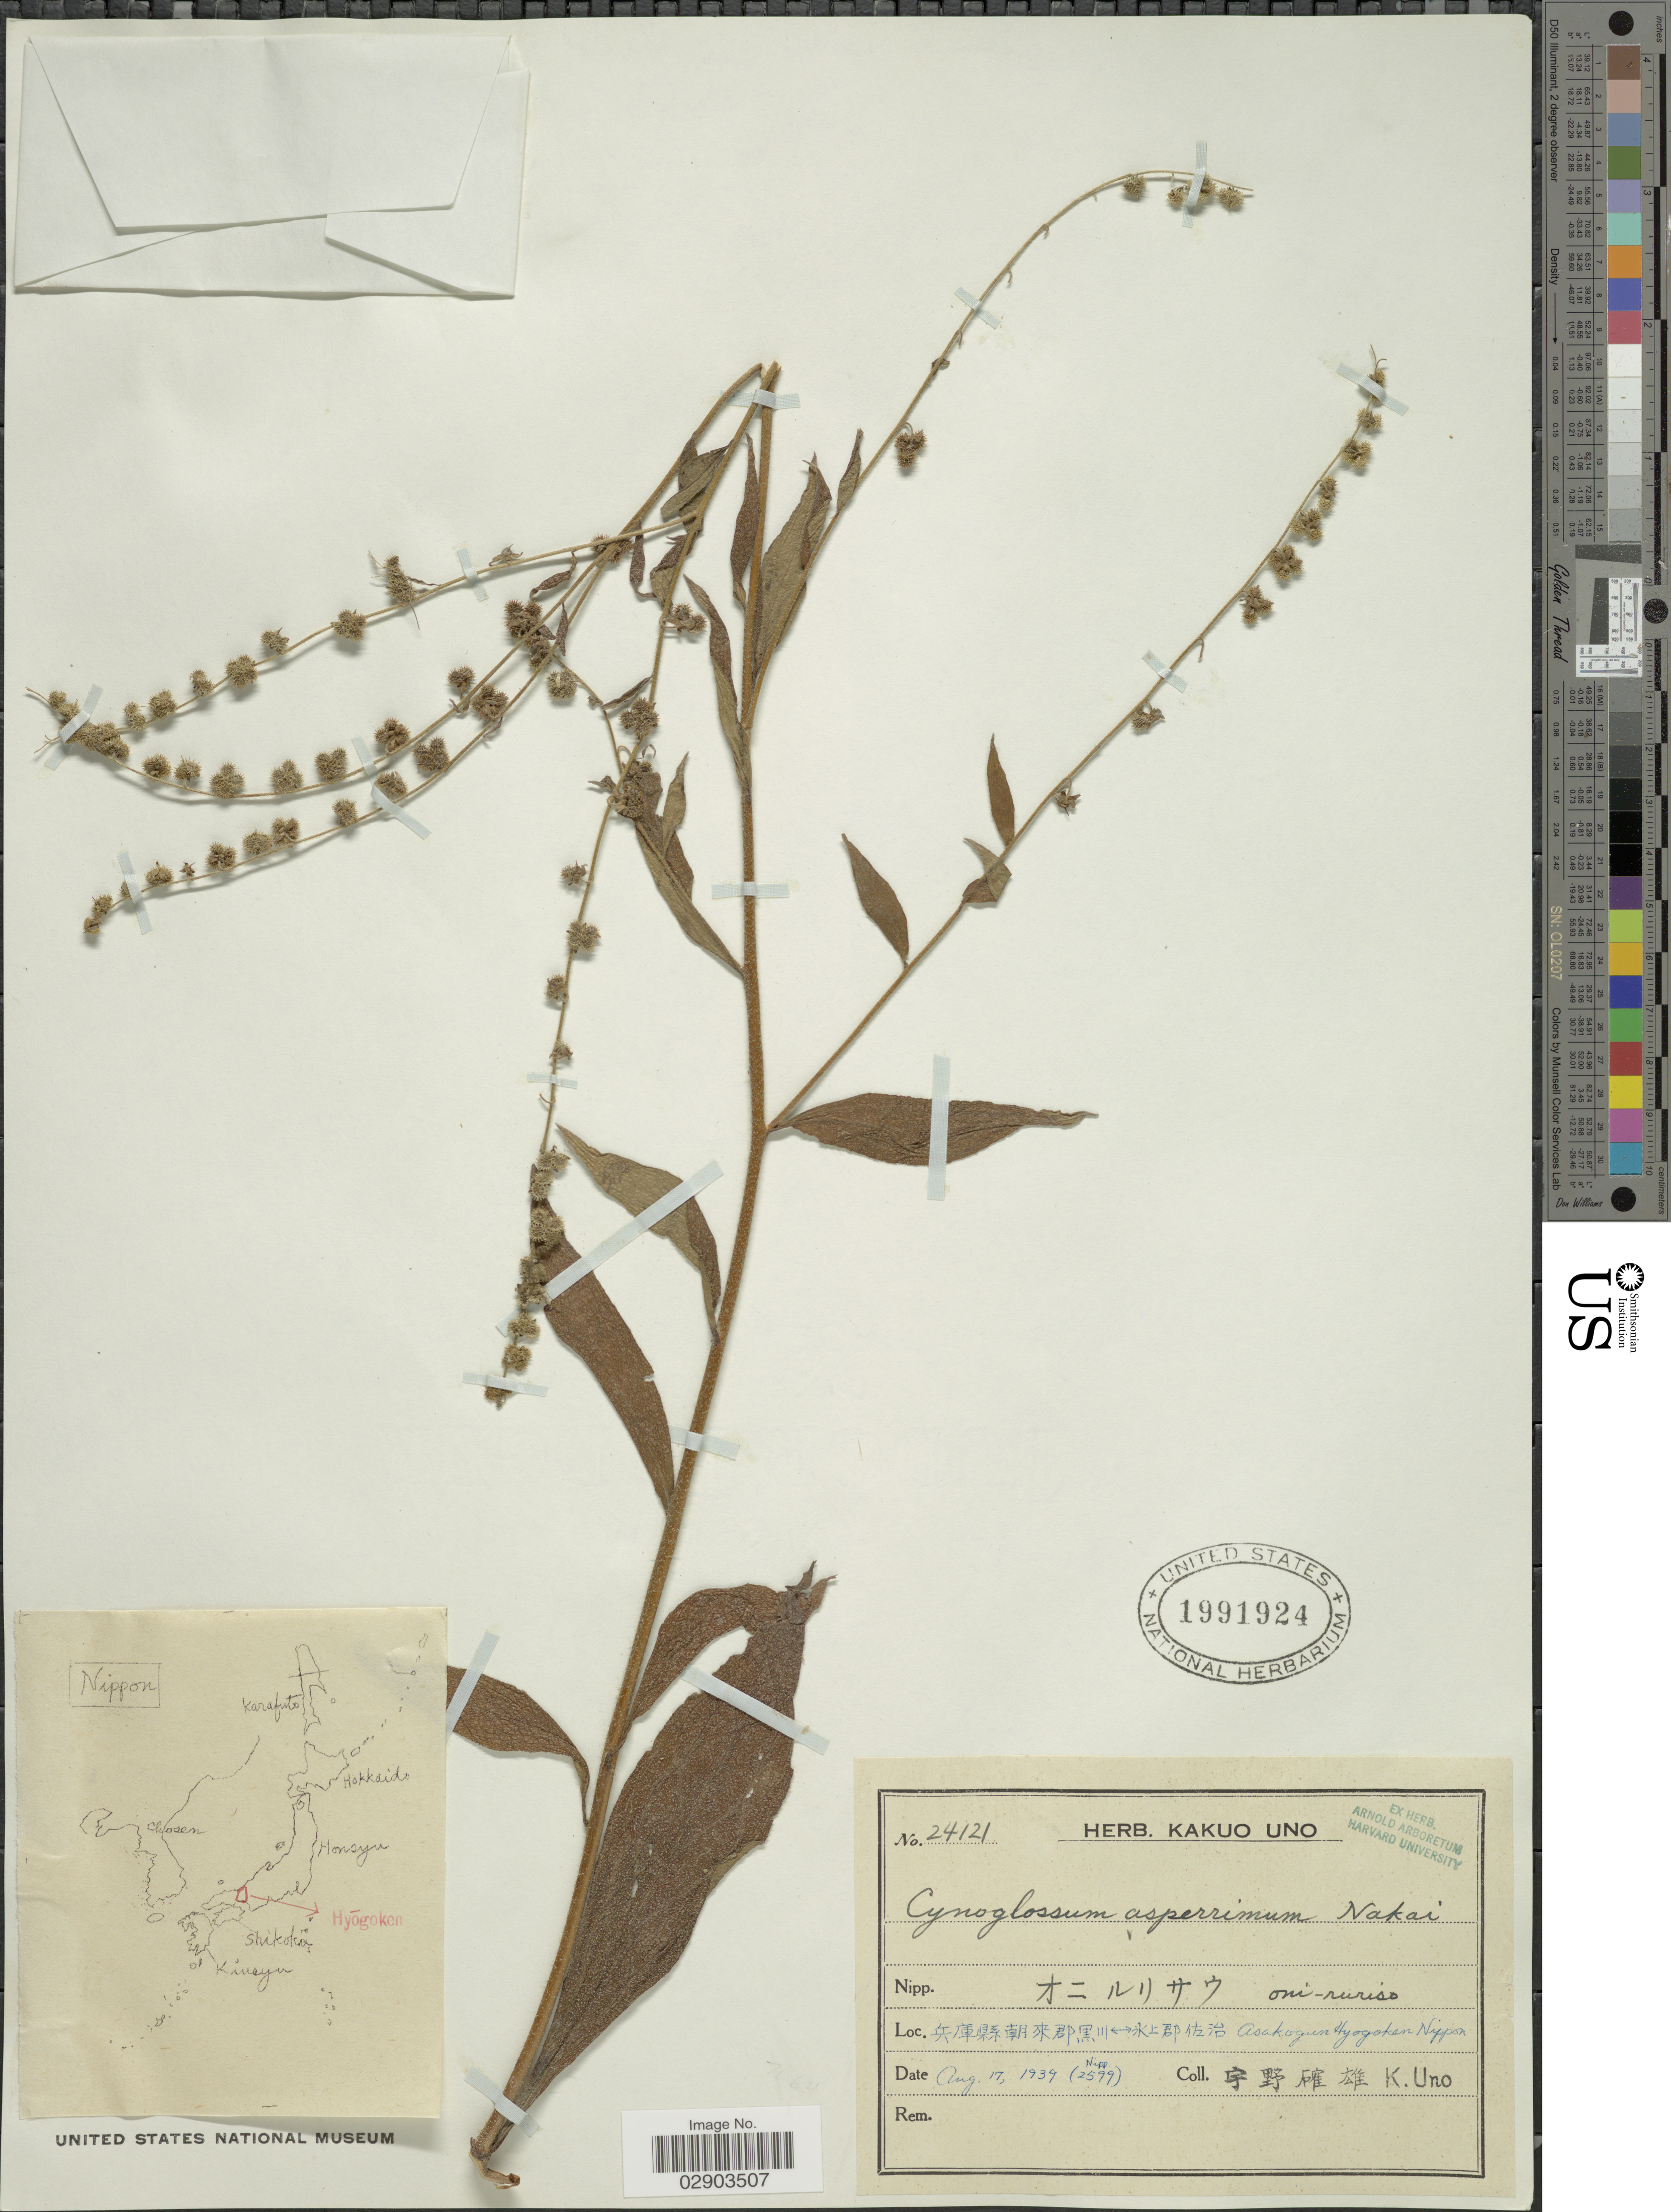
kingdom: Plantae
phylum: Tracheophyta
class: Magnoliopsida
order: Boraginales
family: Boraginaceae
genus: Cynoglossum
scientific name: Cynoglossum asperrimum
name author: Nakai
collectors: K. Uno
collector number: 24121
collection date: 1939-08-17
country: Japan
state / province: Hyogo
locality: Asakogun Hyogoken Nippon.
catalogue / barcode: US 1991924